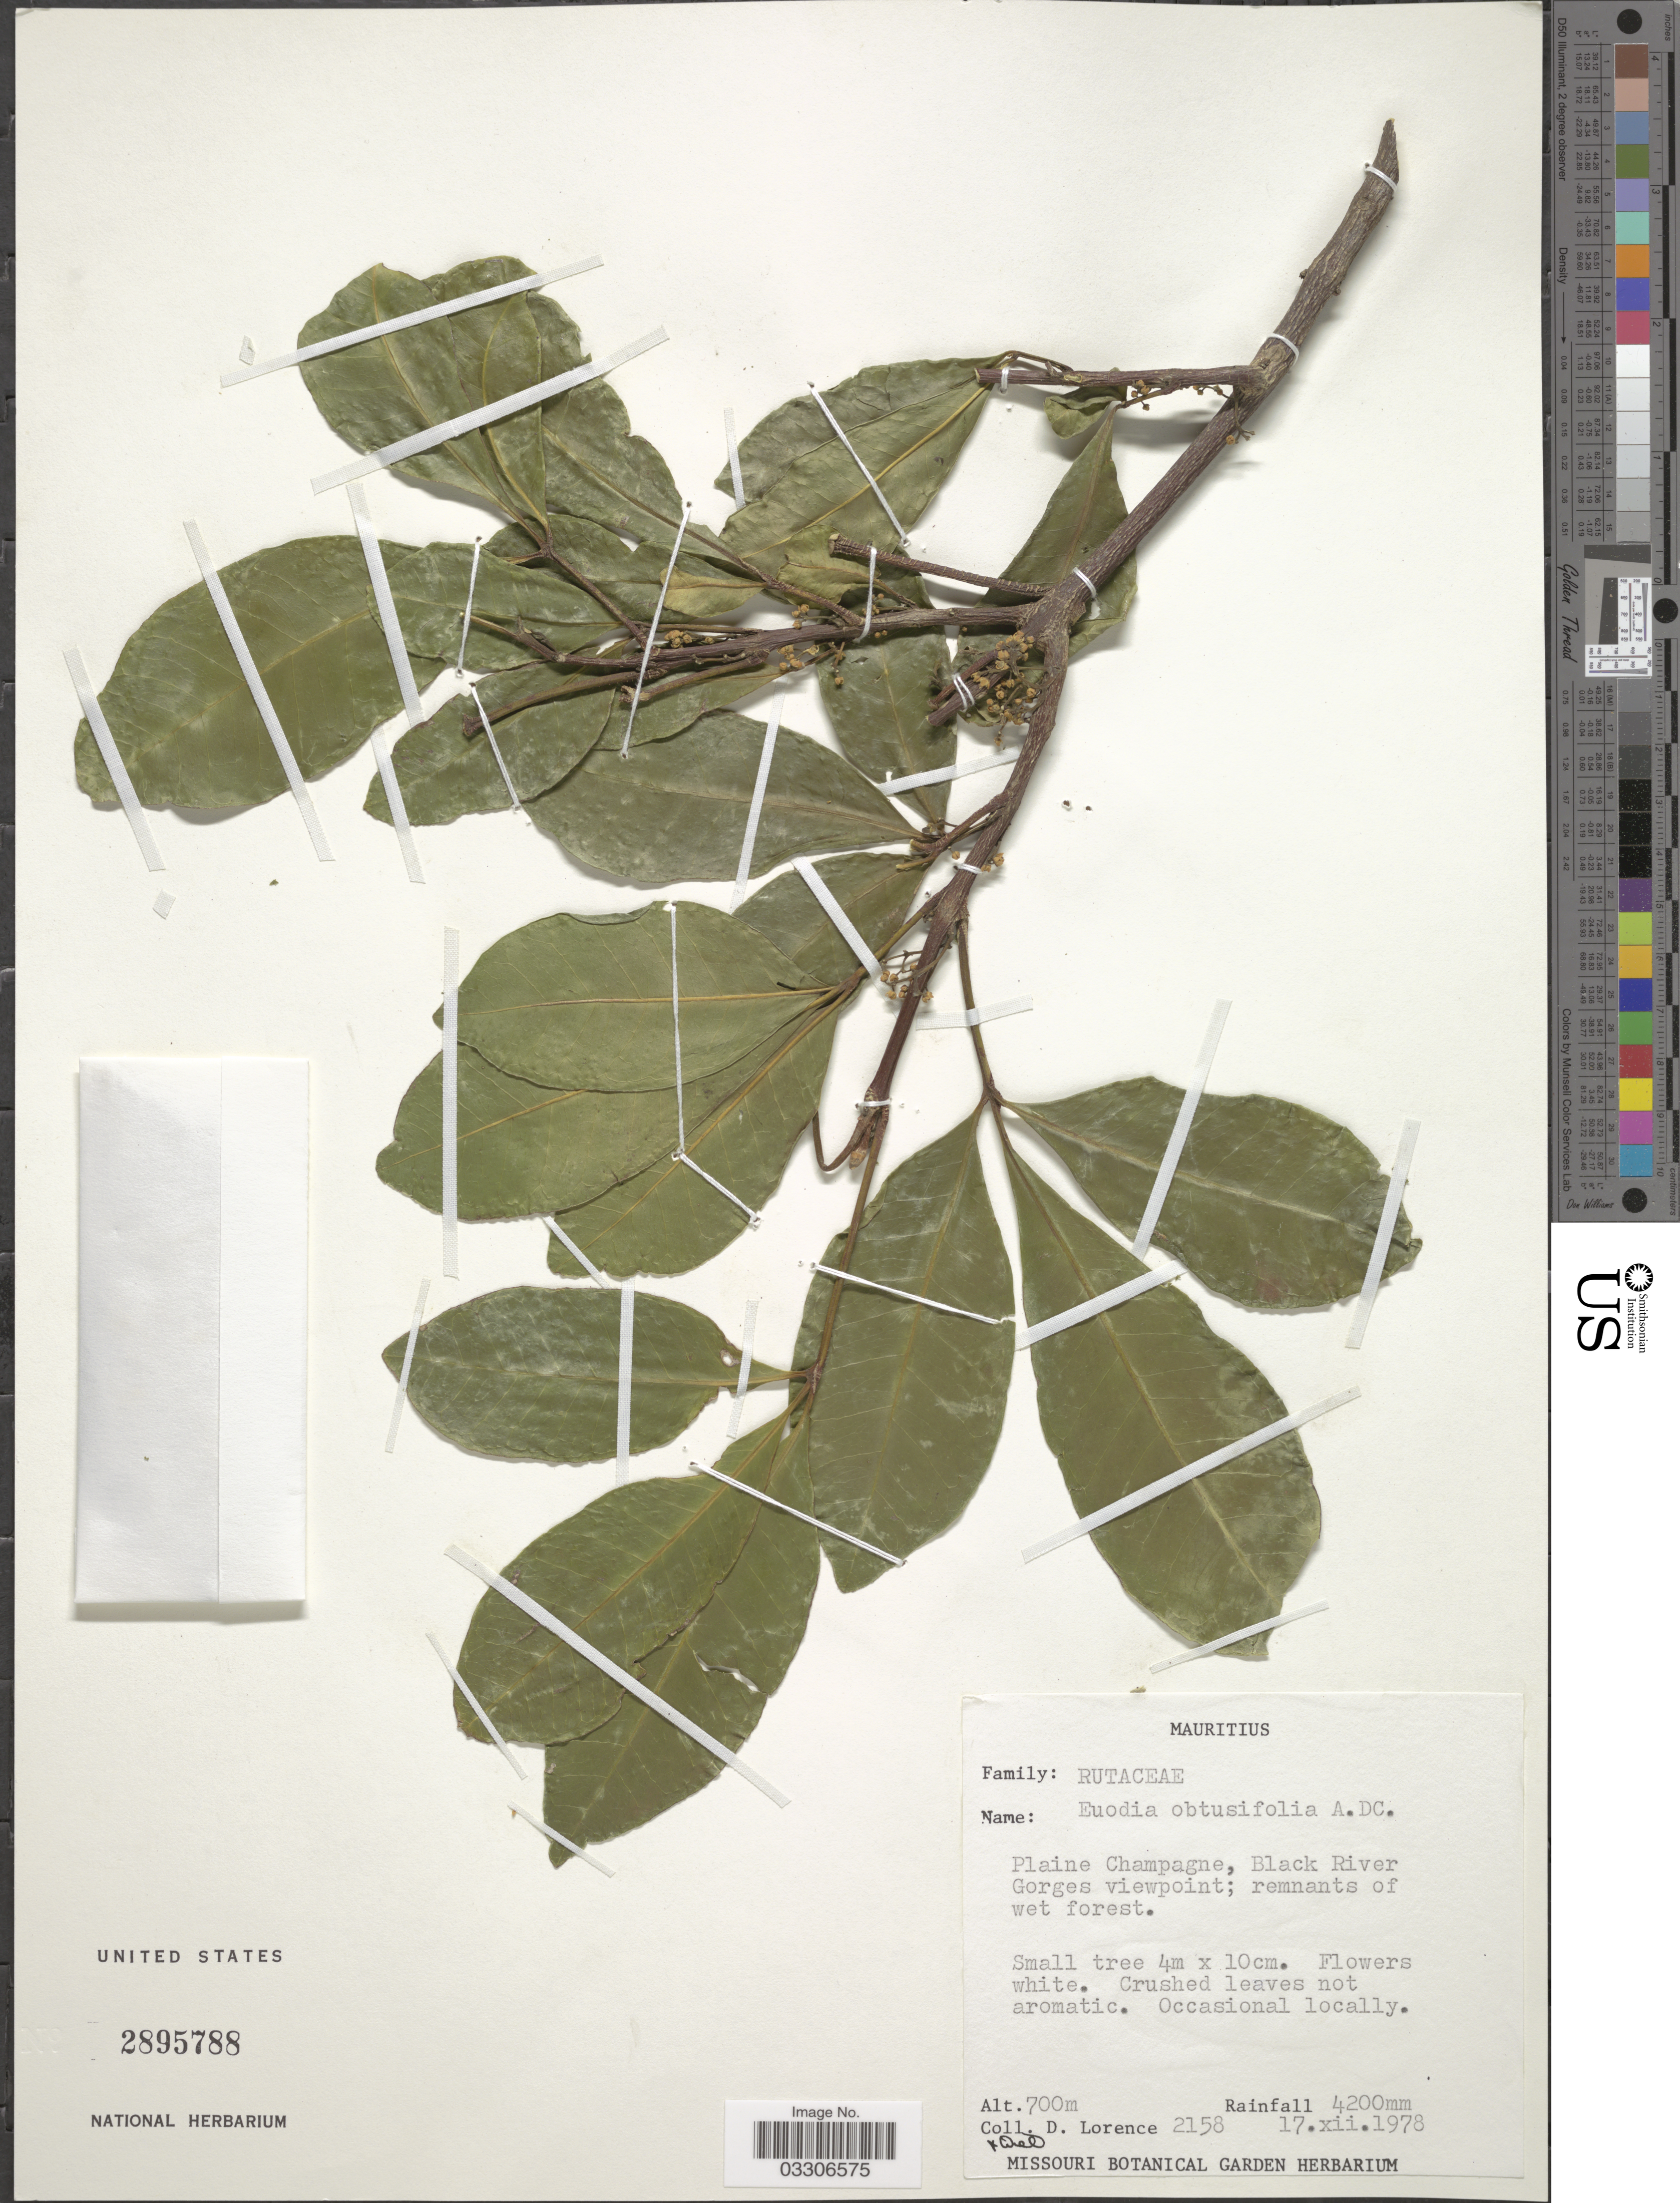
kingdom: Plantae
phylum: Tracheophyta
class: Magnoliopsida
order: Sapindales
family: Rutaceae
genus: Melicope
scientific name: Melicope obtusifolia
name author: (DC.) T.G. Hartley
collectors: D. Lorence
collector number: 2158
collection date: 1978-12-17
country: Mauritius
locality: Plaine Champagne, Black River Gorges viewpoint.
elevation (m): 700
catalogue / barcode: US 2895788